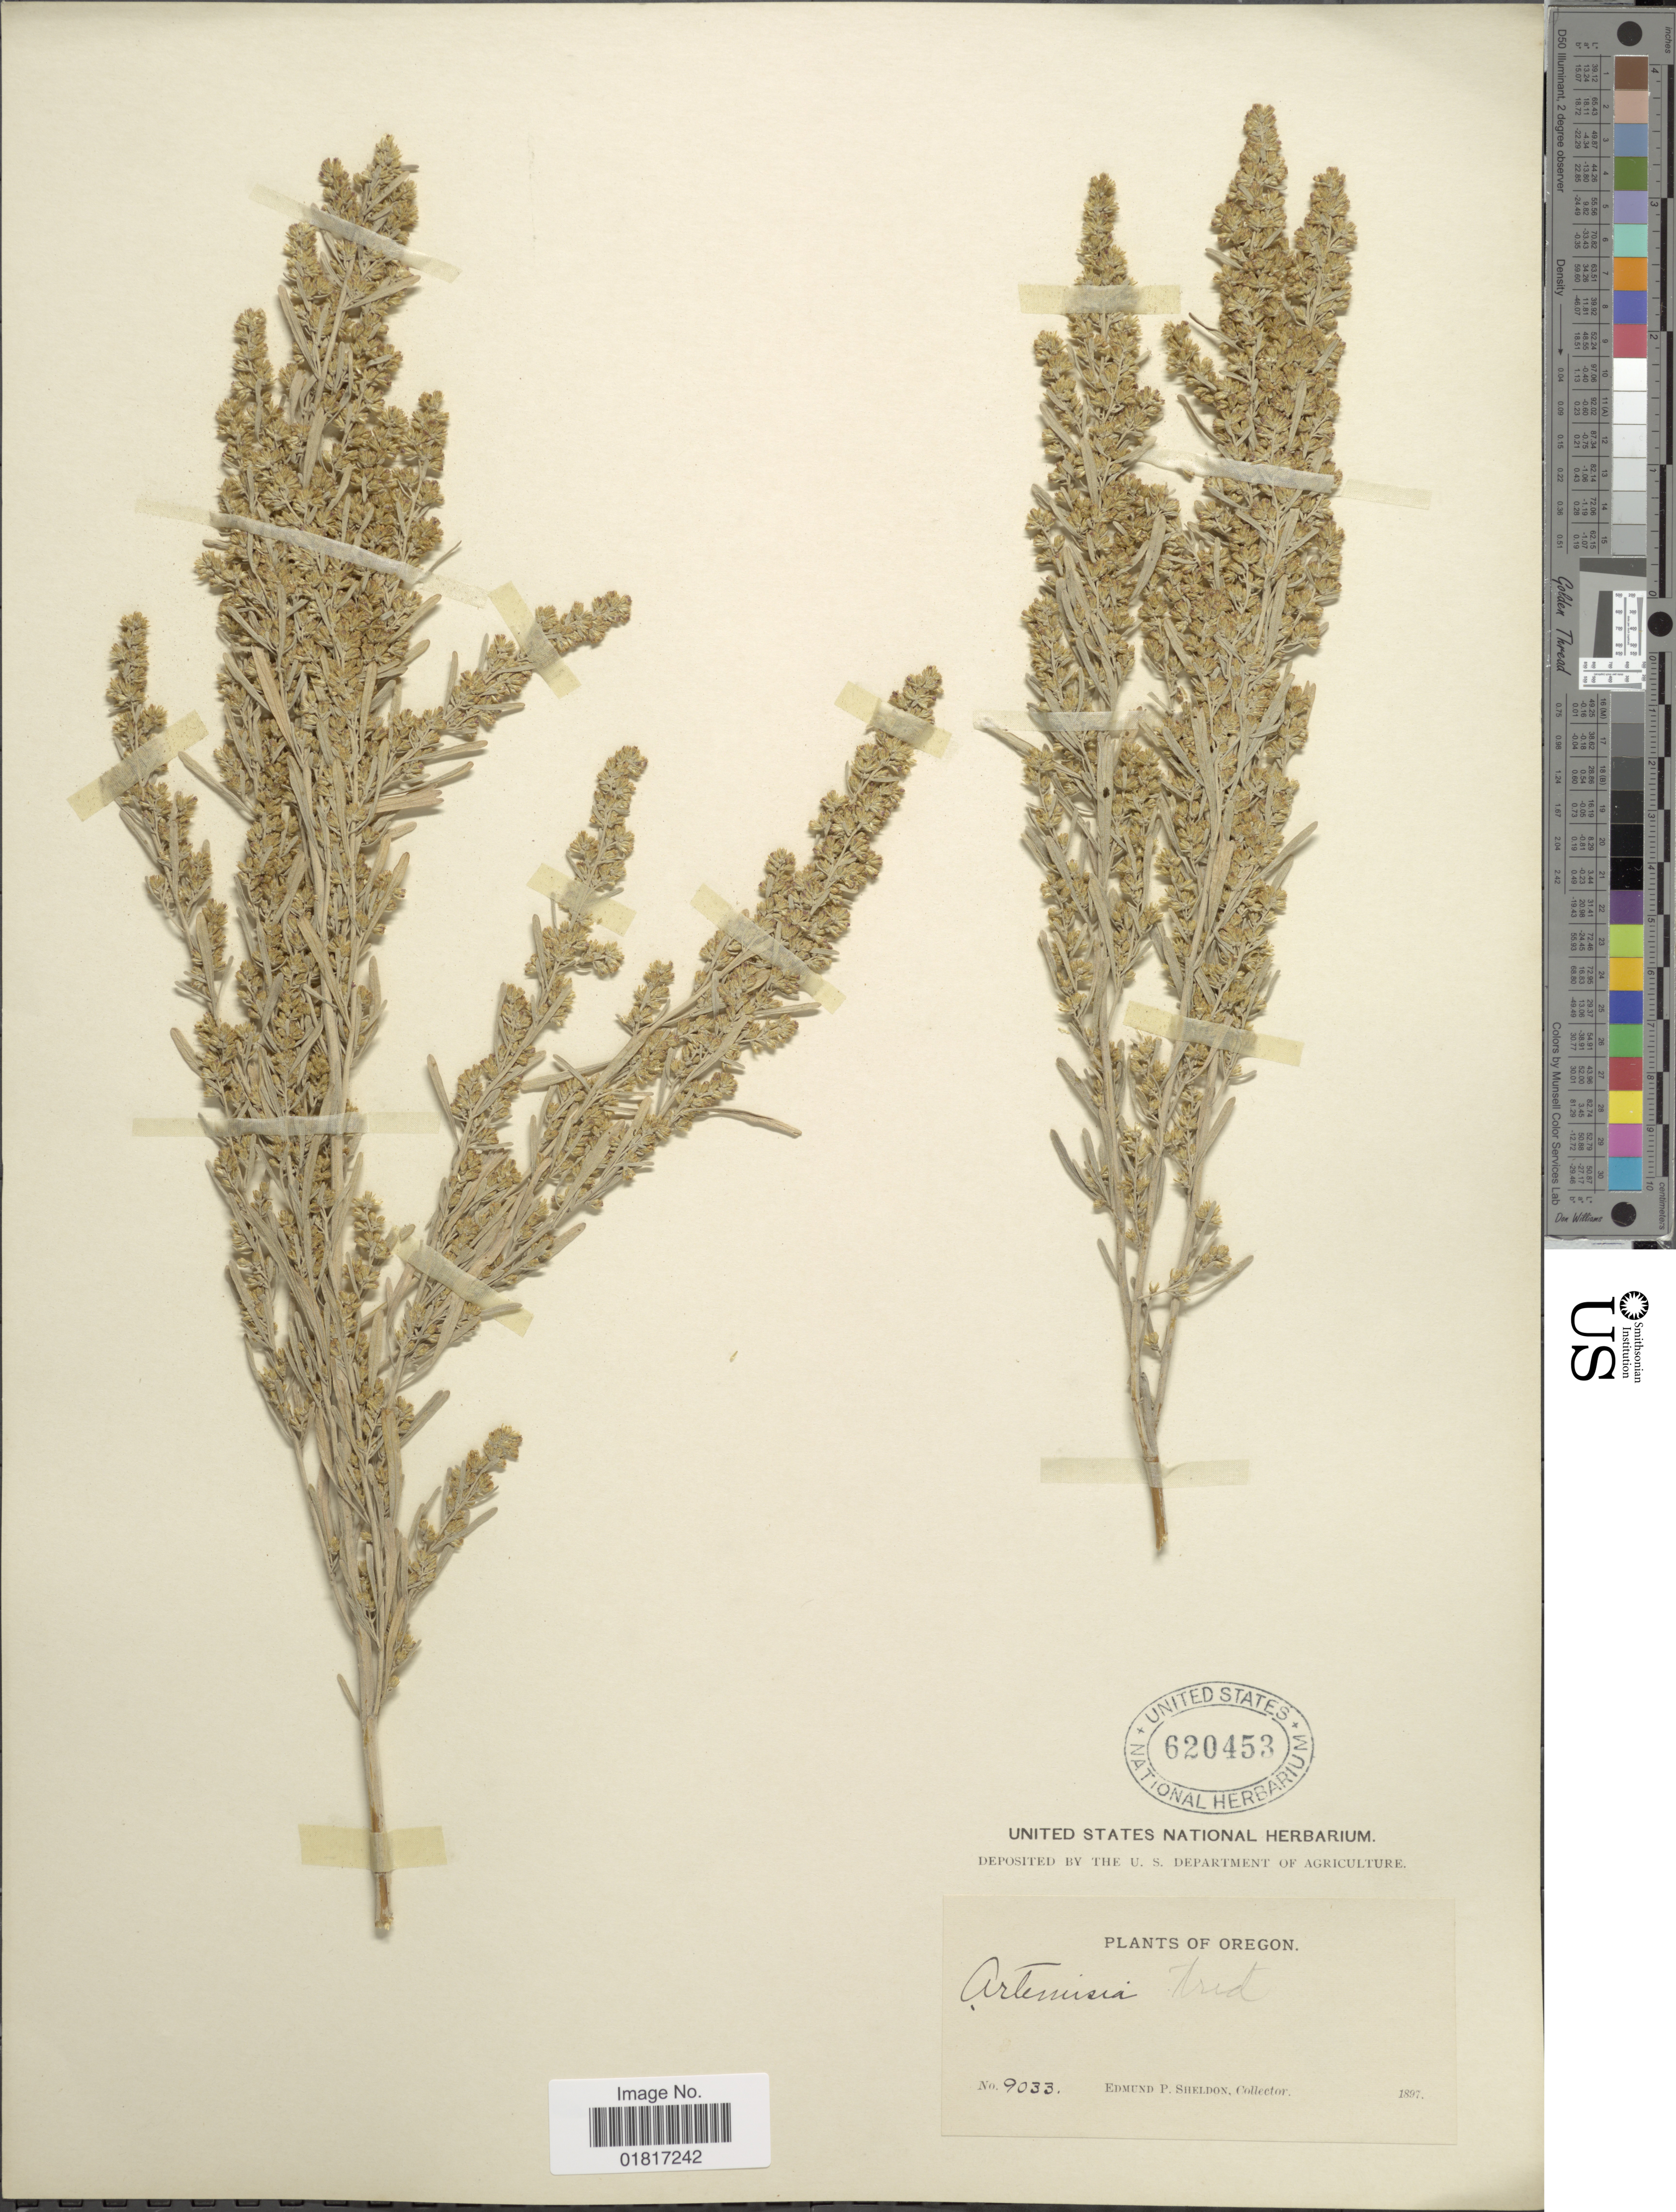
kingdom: Plantae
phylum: Tracheophyta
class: Magnoliopsida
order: Asterales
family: Asteraceae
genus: Artemisia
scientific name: Artemisia tridentata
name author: Nutt.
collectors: E. P. Sheldon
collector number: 9033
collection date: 1897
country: United States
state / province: Oregon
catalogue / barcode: US 620453